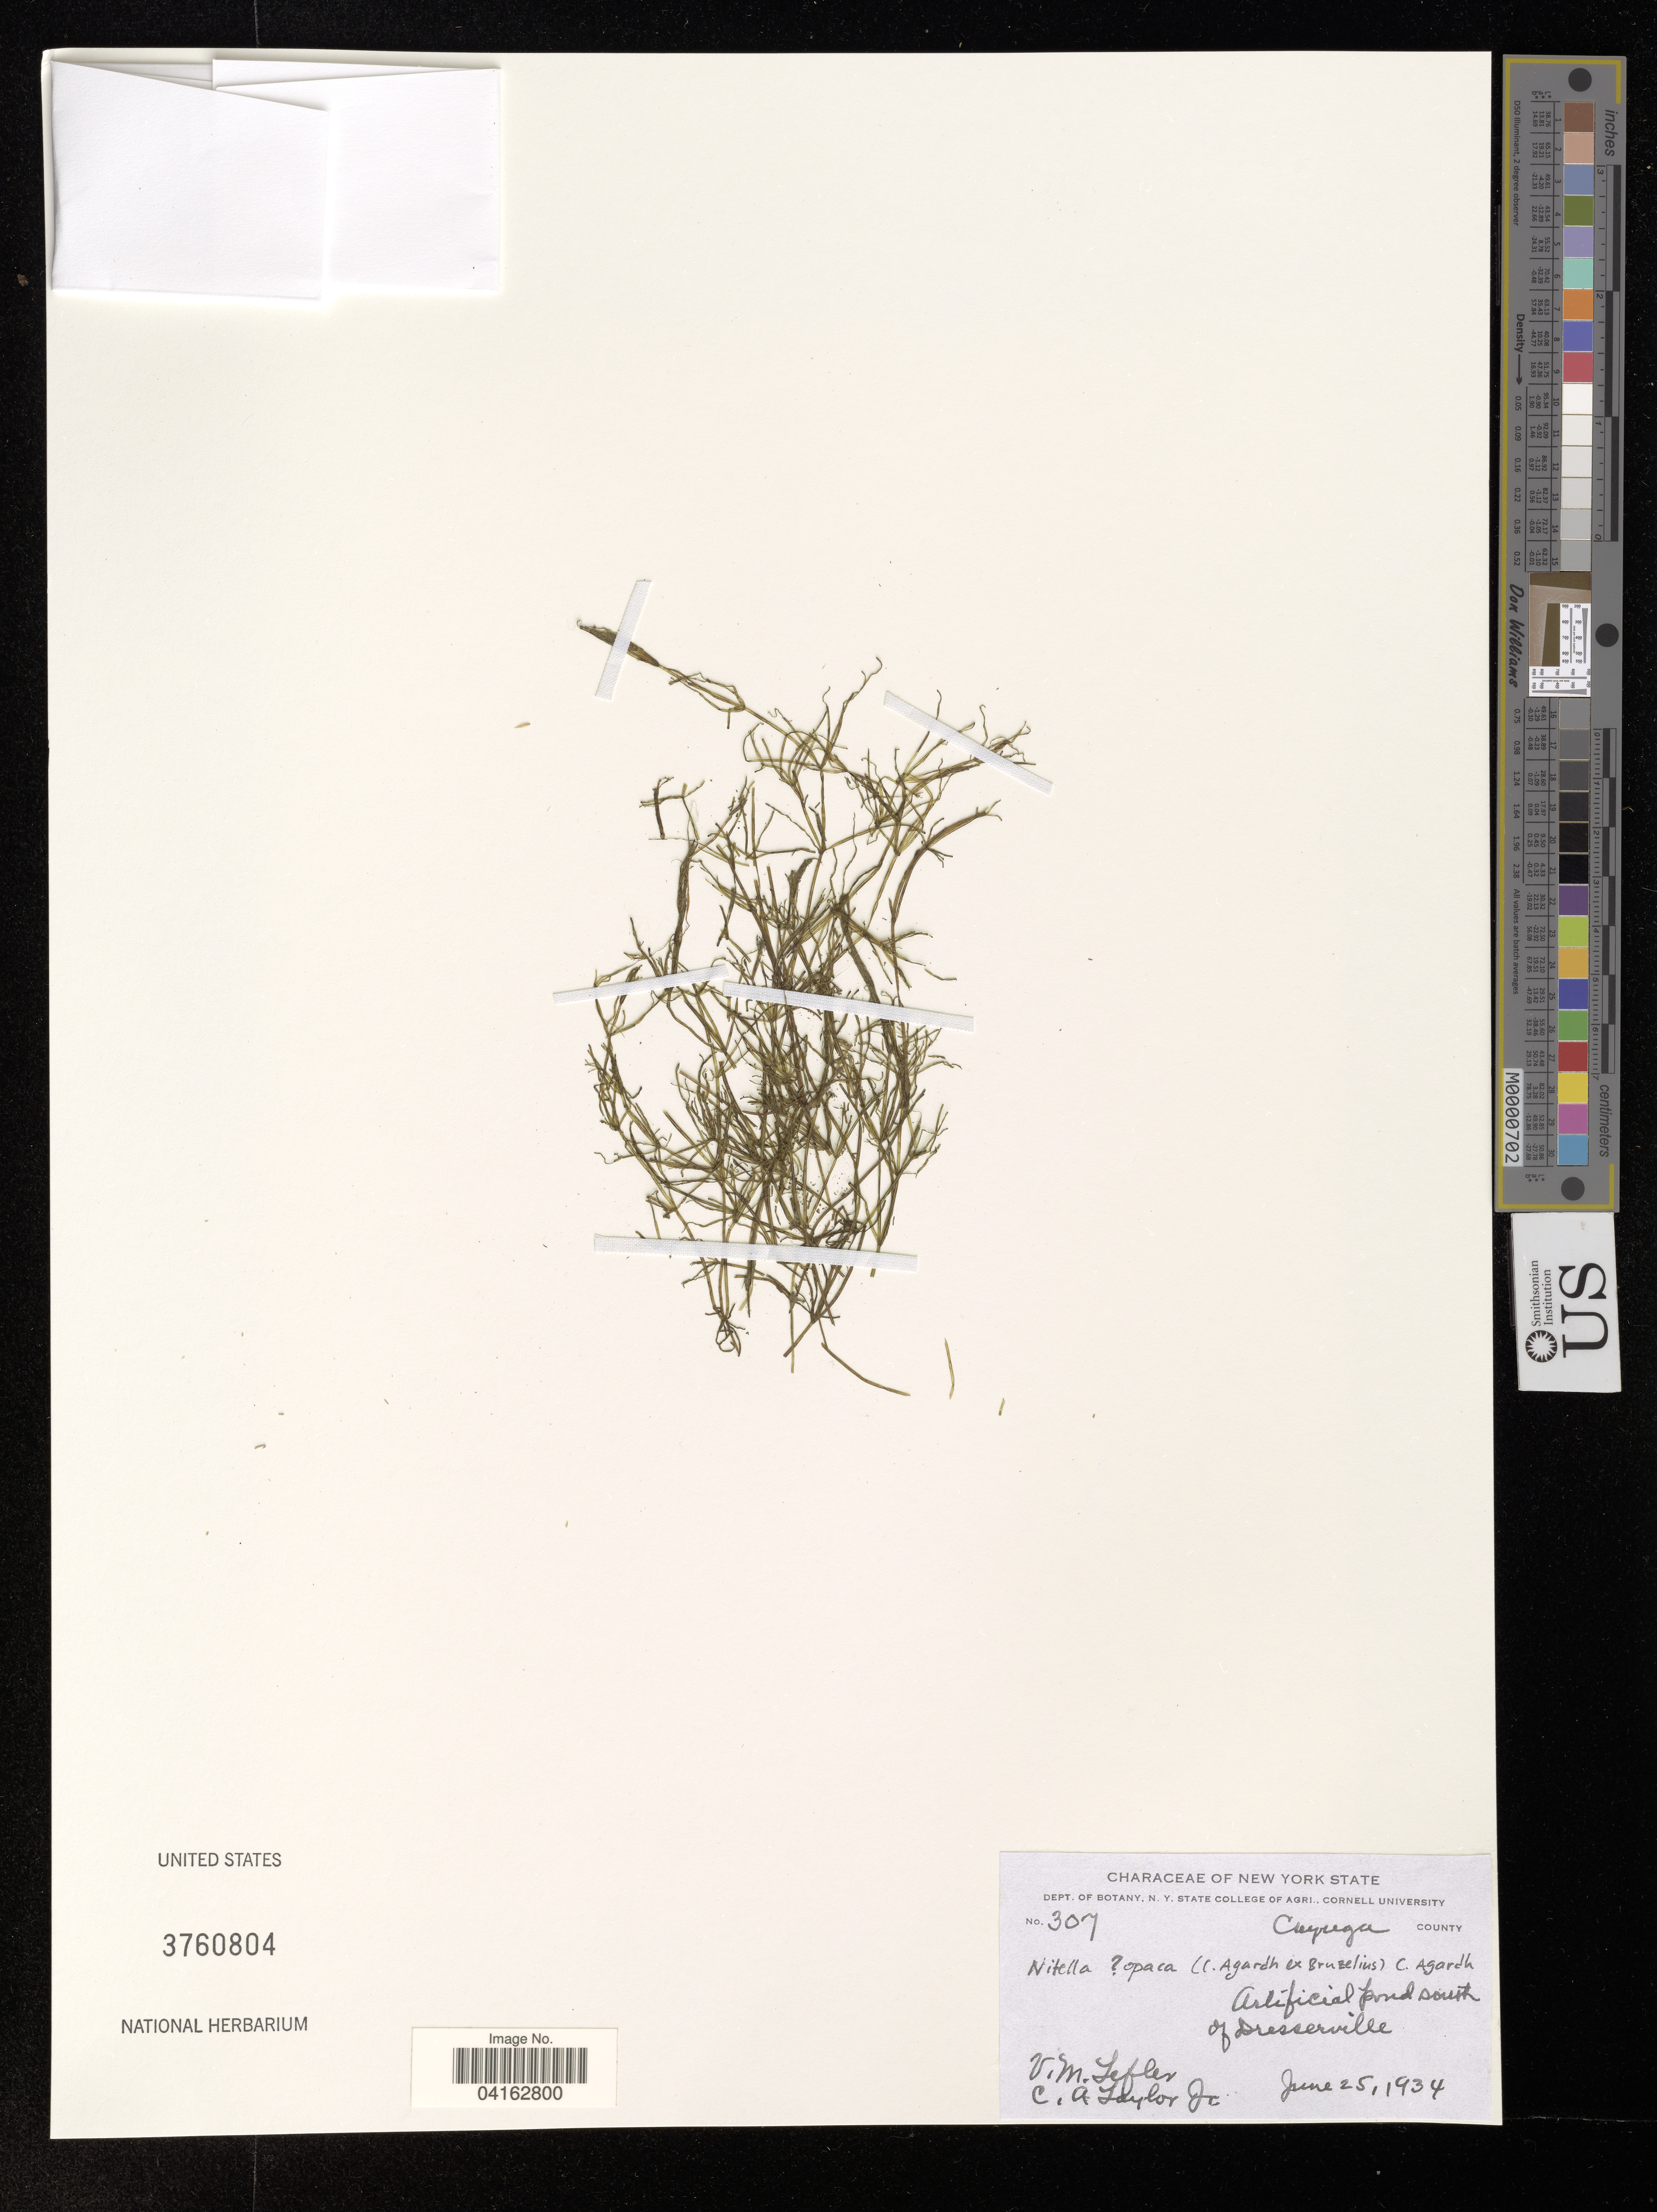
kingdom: Plantae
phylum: Charophyta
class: Charophyceae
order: Charales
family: Characeae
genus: Nitella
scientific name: Nitella opaca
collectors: V. Lefler & J. Taylor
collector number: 307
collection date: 1934-06-25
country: United States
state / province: New York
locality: Cayuga County. Artificial pond south of Dresserville.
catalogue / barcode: US 3760804